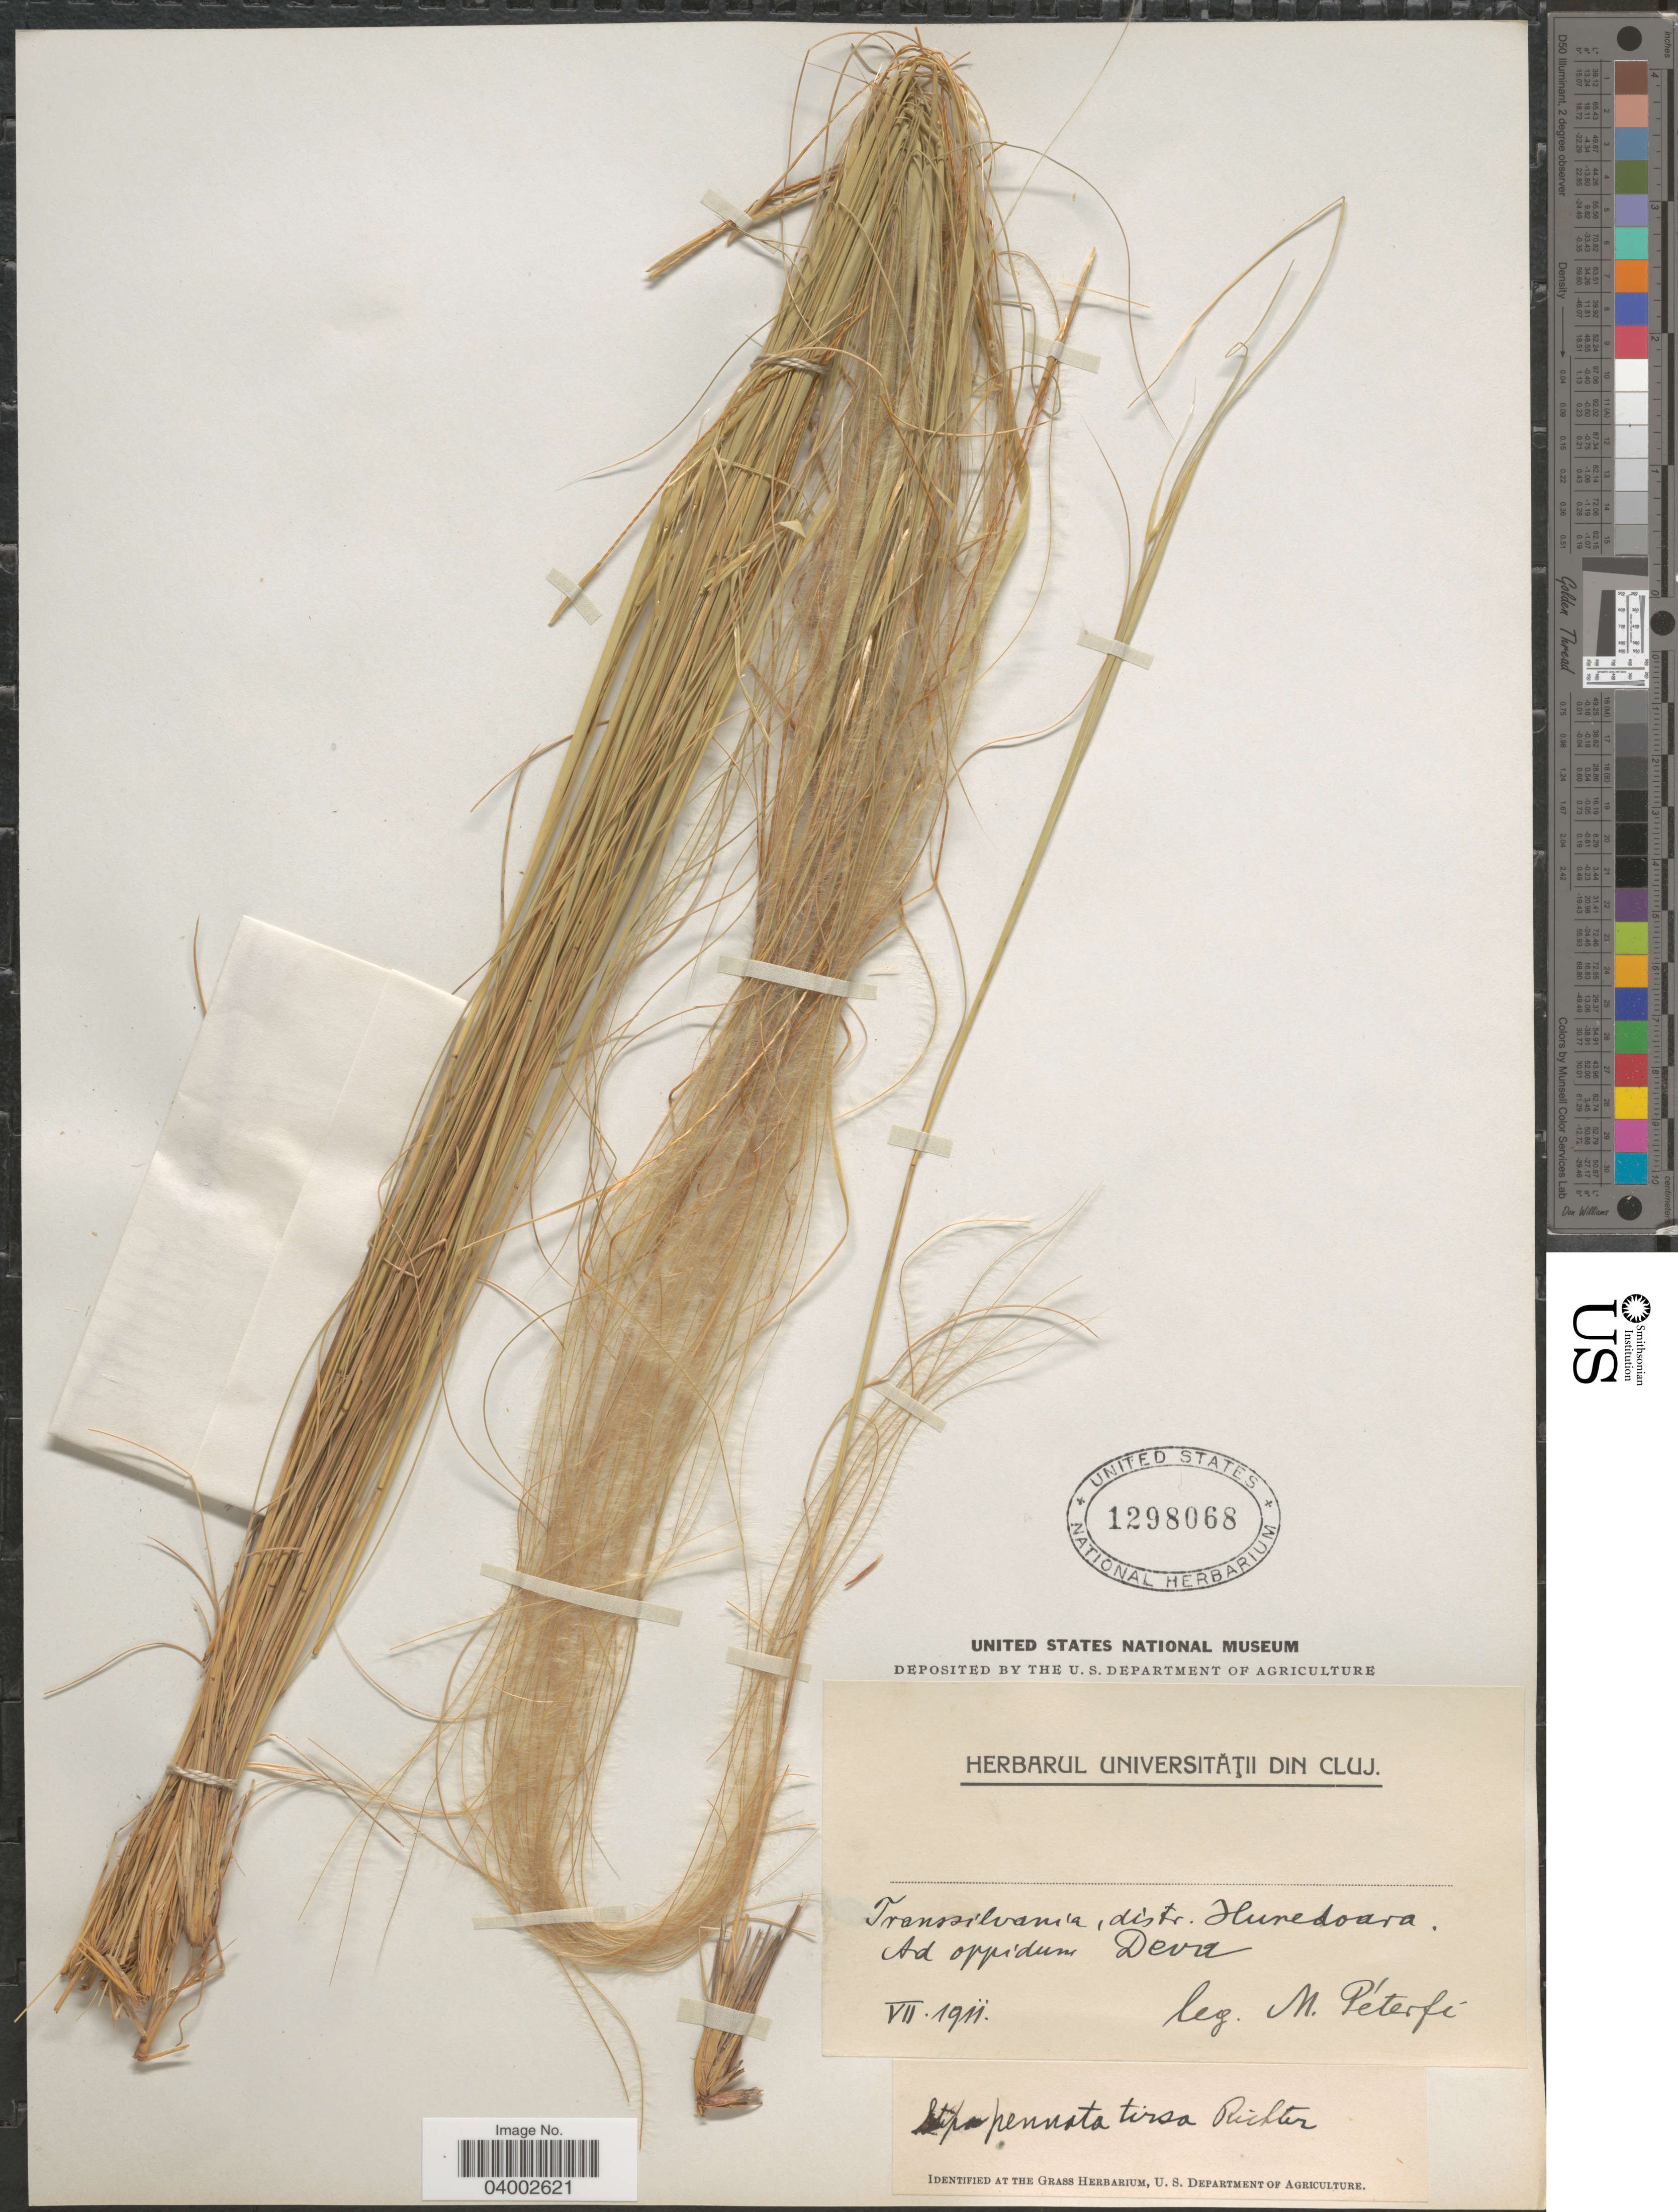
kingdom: Plantae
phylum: Tracheophyta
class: Liliopsida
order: Poales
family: Poaceae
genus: Stipa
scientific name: Stipa tirsa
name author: Steven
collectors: M. Péterfi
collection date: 1911-07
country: Romania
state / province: Hunedoara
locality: Transsilvania, distr. Hunedoara. Ad oppidum Deva.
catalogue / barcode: US 1298068